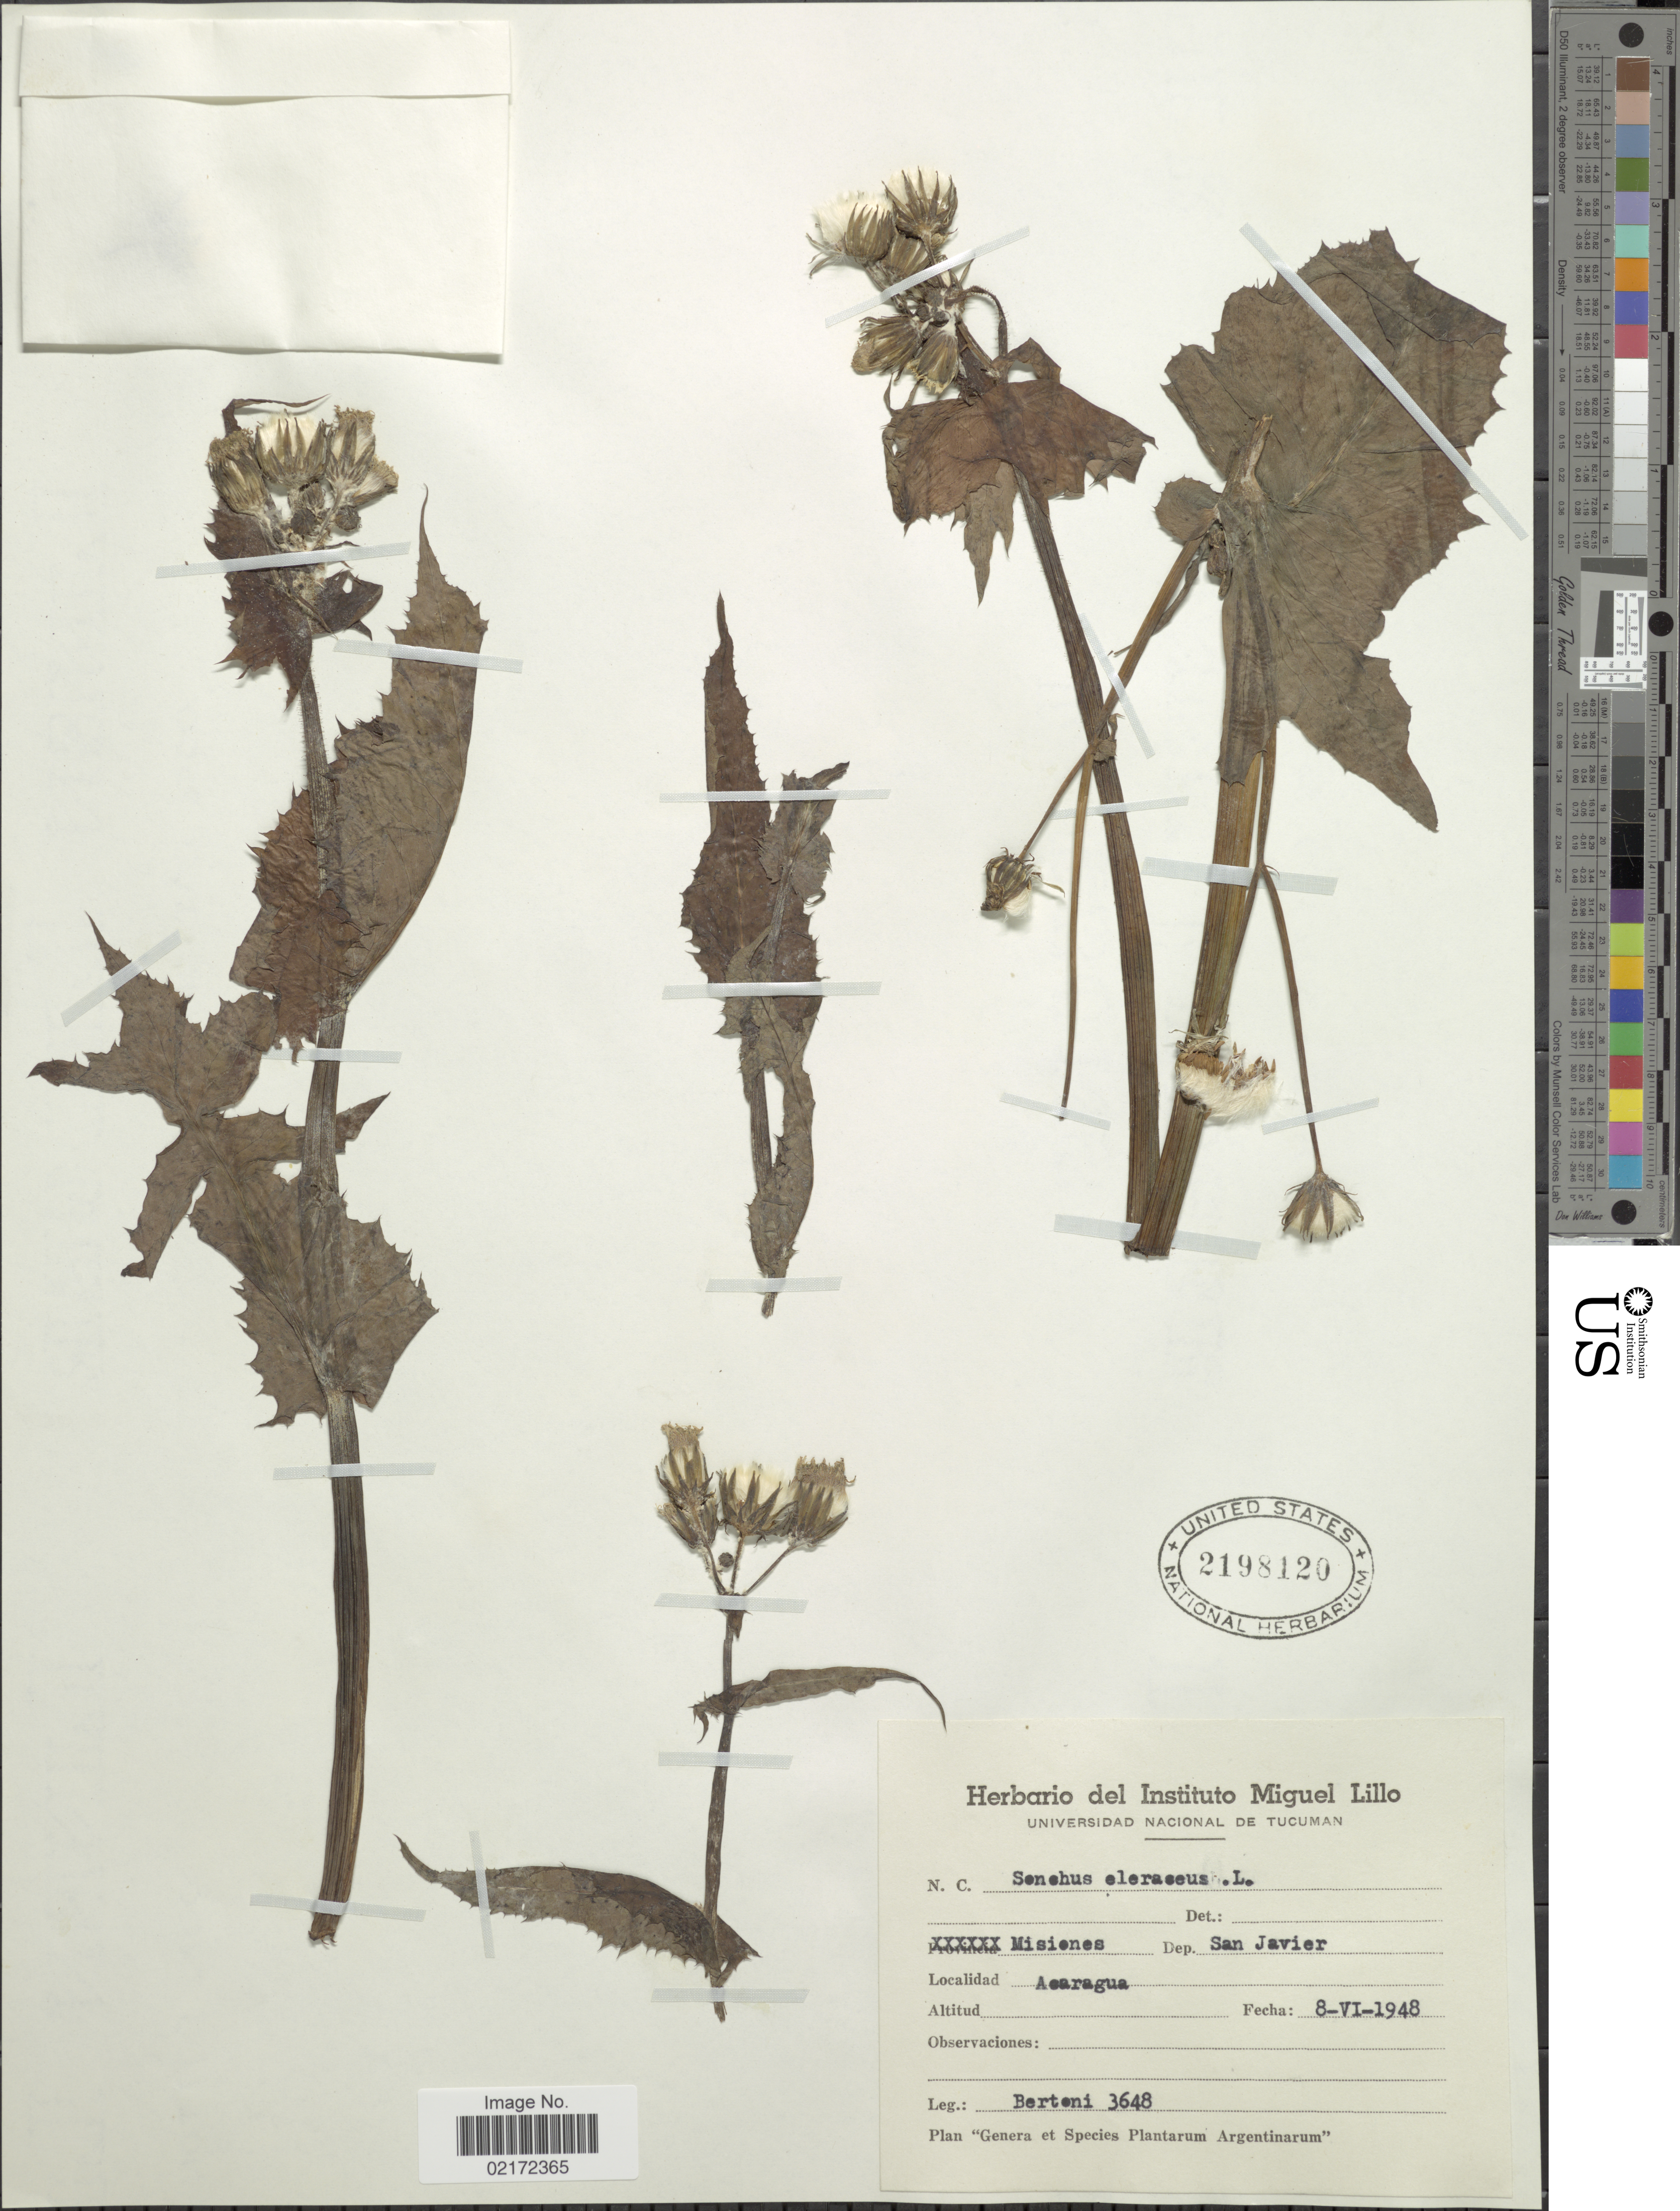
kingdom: Plantae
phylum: Tracheophyta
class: Magnoliopsida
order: Asterales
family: Asteraceae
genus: Sonchus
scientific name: Sonchus oleraceus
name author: L.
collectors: -- Bertoni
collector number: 3648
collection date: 1948-06-08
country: Argentina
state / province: Misiones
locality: Misiones. Dep. San Javier. Acaragua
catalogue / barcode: US 2198120